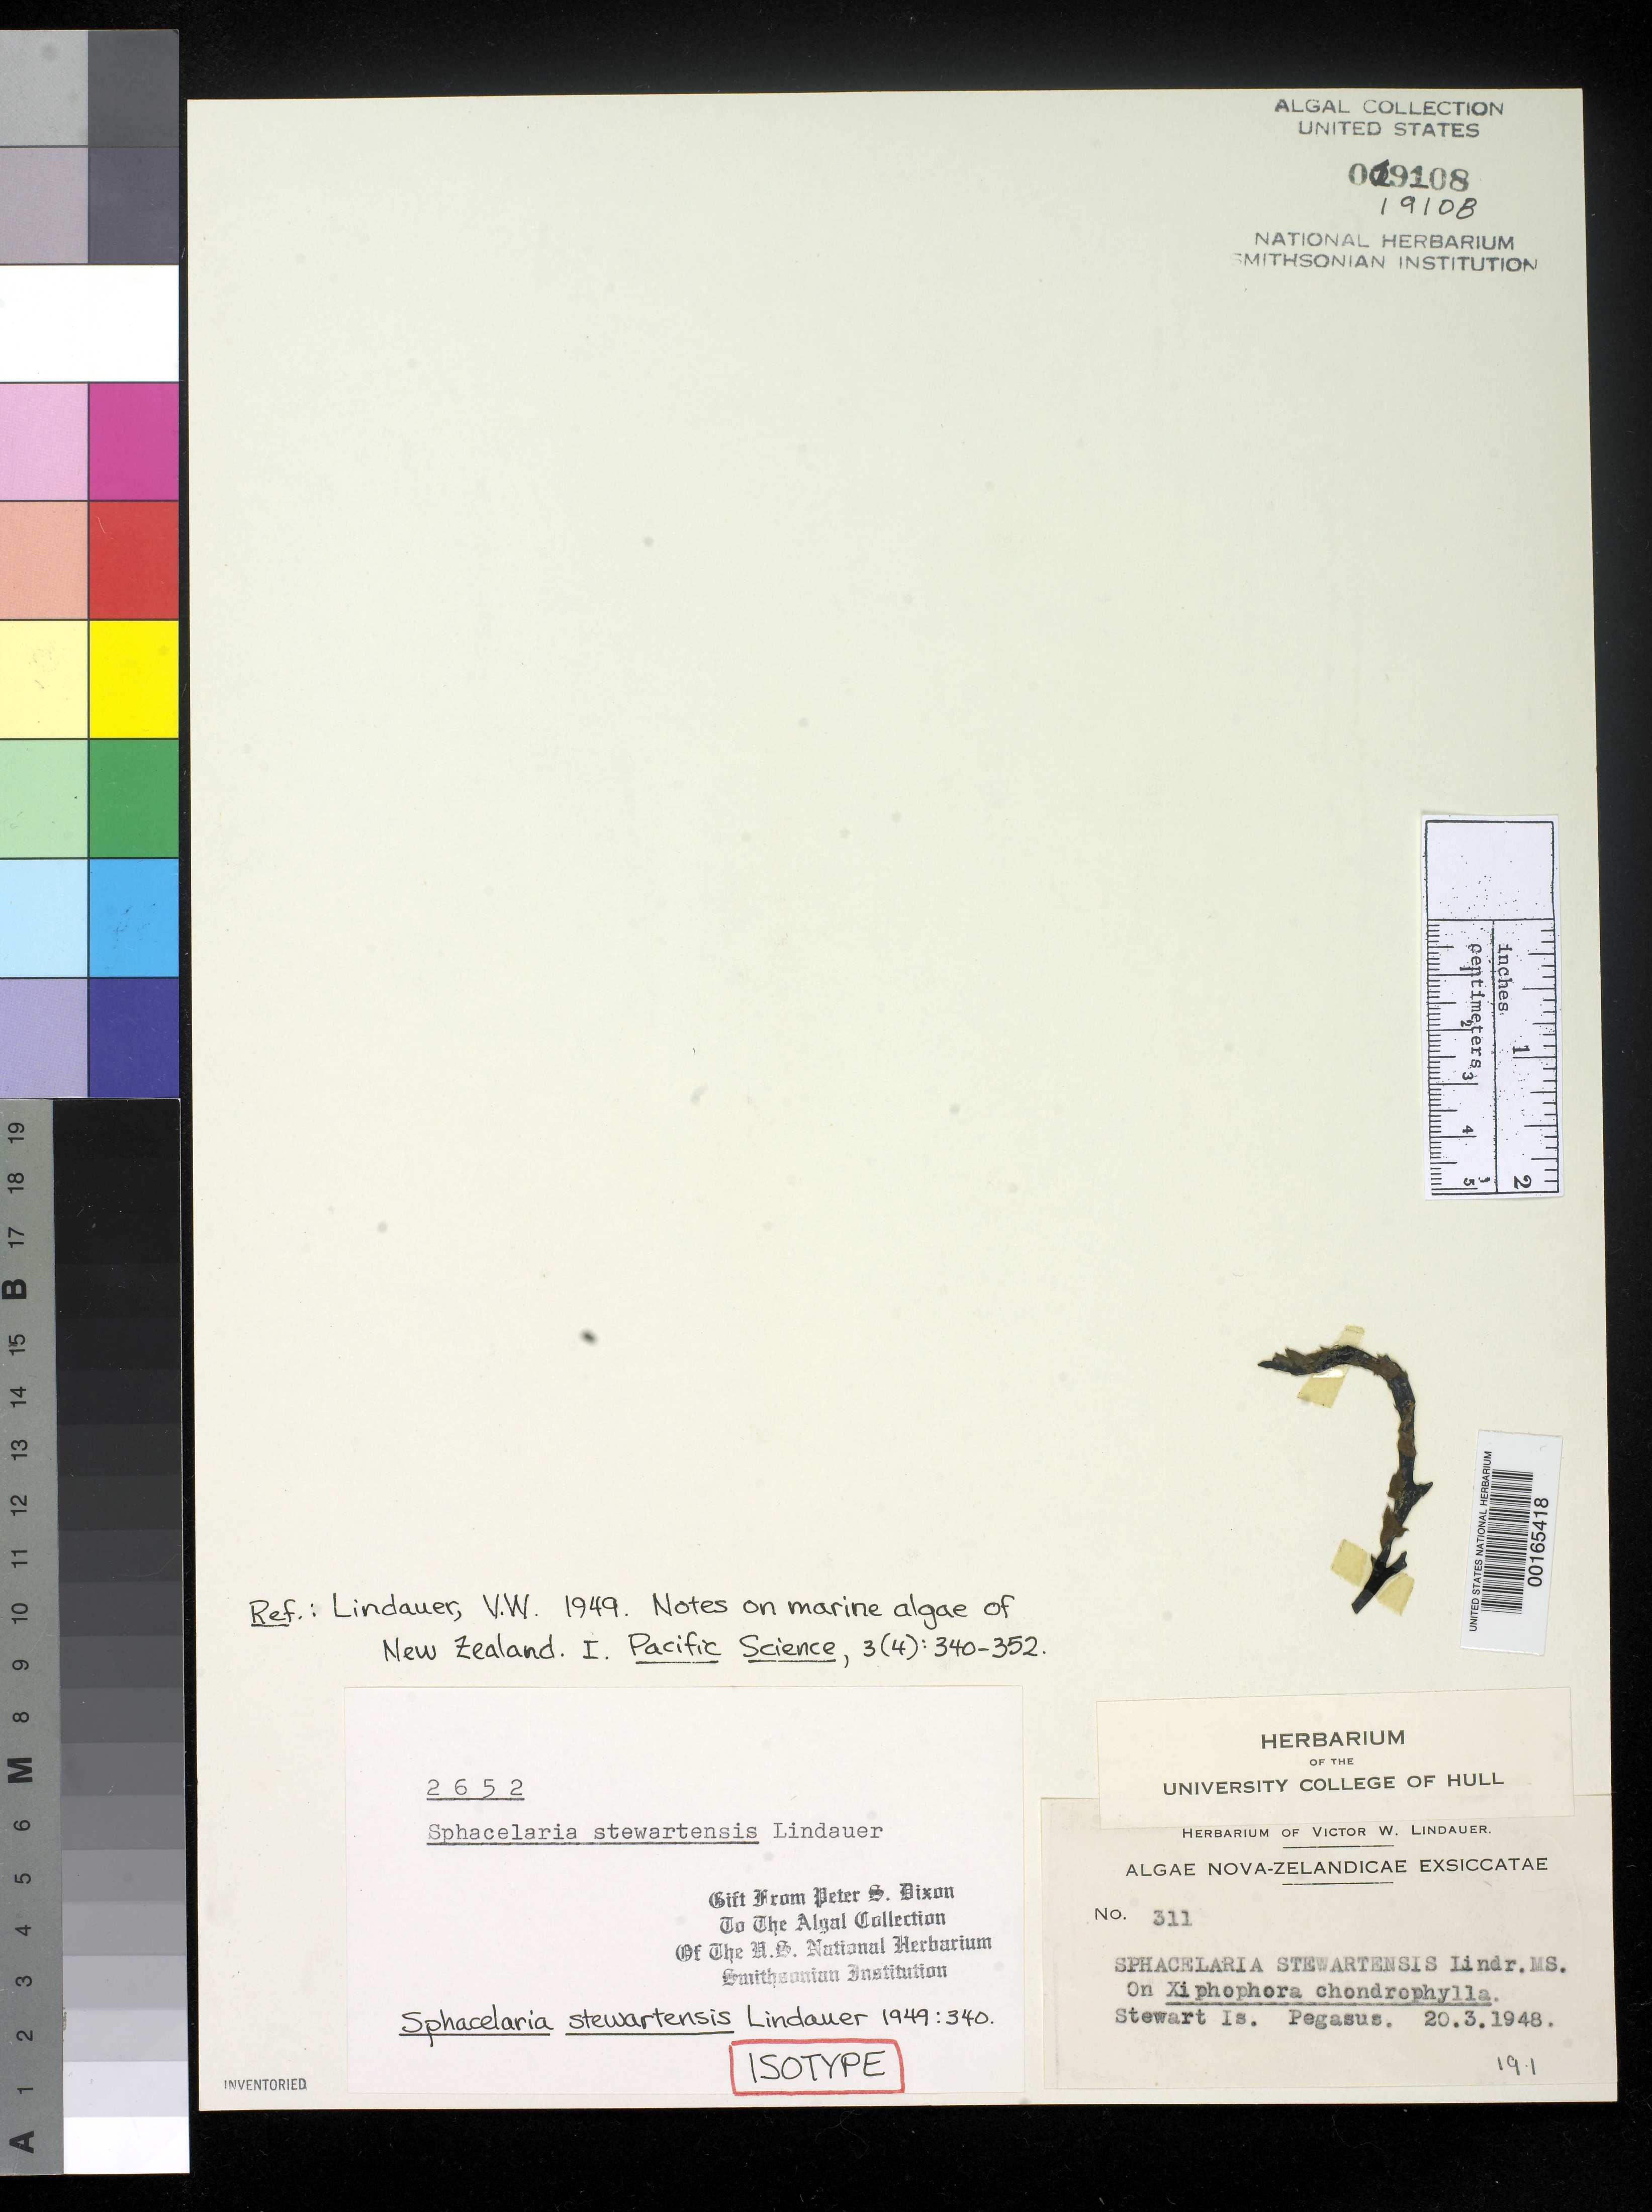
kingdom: Chromista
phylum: Ochrophyta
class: Phaeophyceae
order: Sphacelariales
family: Sphacelariaceae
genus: Sphacelaria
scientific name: Sphacelaria stewartensis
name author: Lindauer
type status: Isotype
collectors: Lindauer, V. W. (herbarium)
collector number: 311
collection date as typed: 20 Mar 1948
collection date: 1948-03-20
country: New Zealand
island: Stewart Island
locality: Pegasus.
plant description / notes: Lindauer, Algae Nova-Zelandicae Exsiccatae, Fascicle 13, October 1948.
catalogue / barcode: US 19108